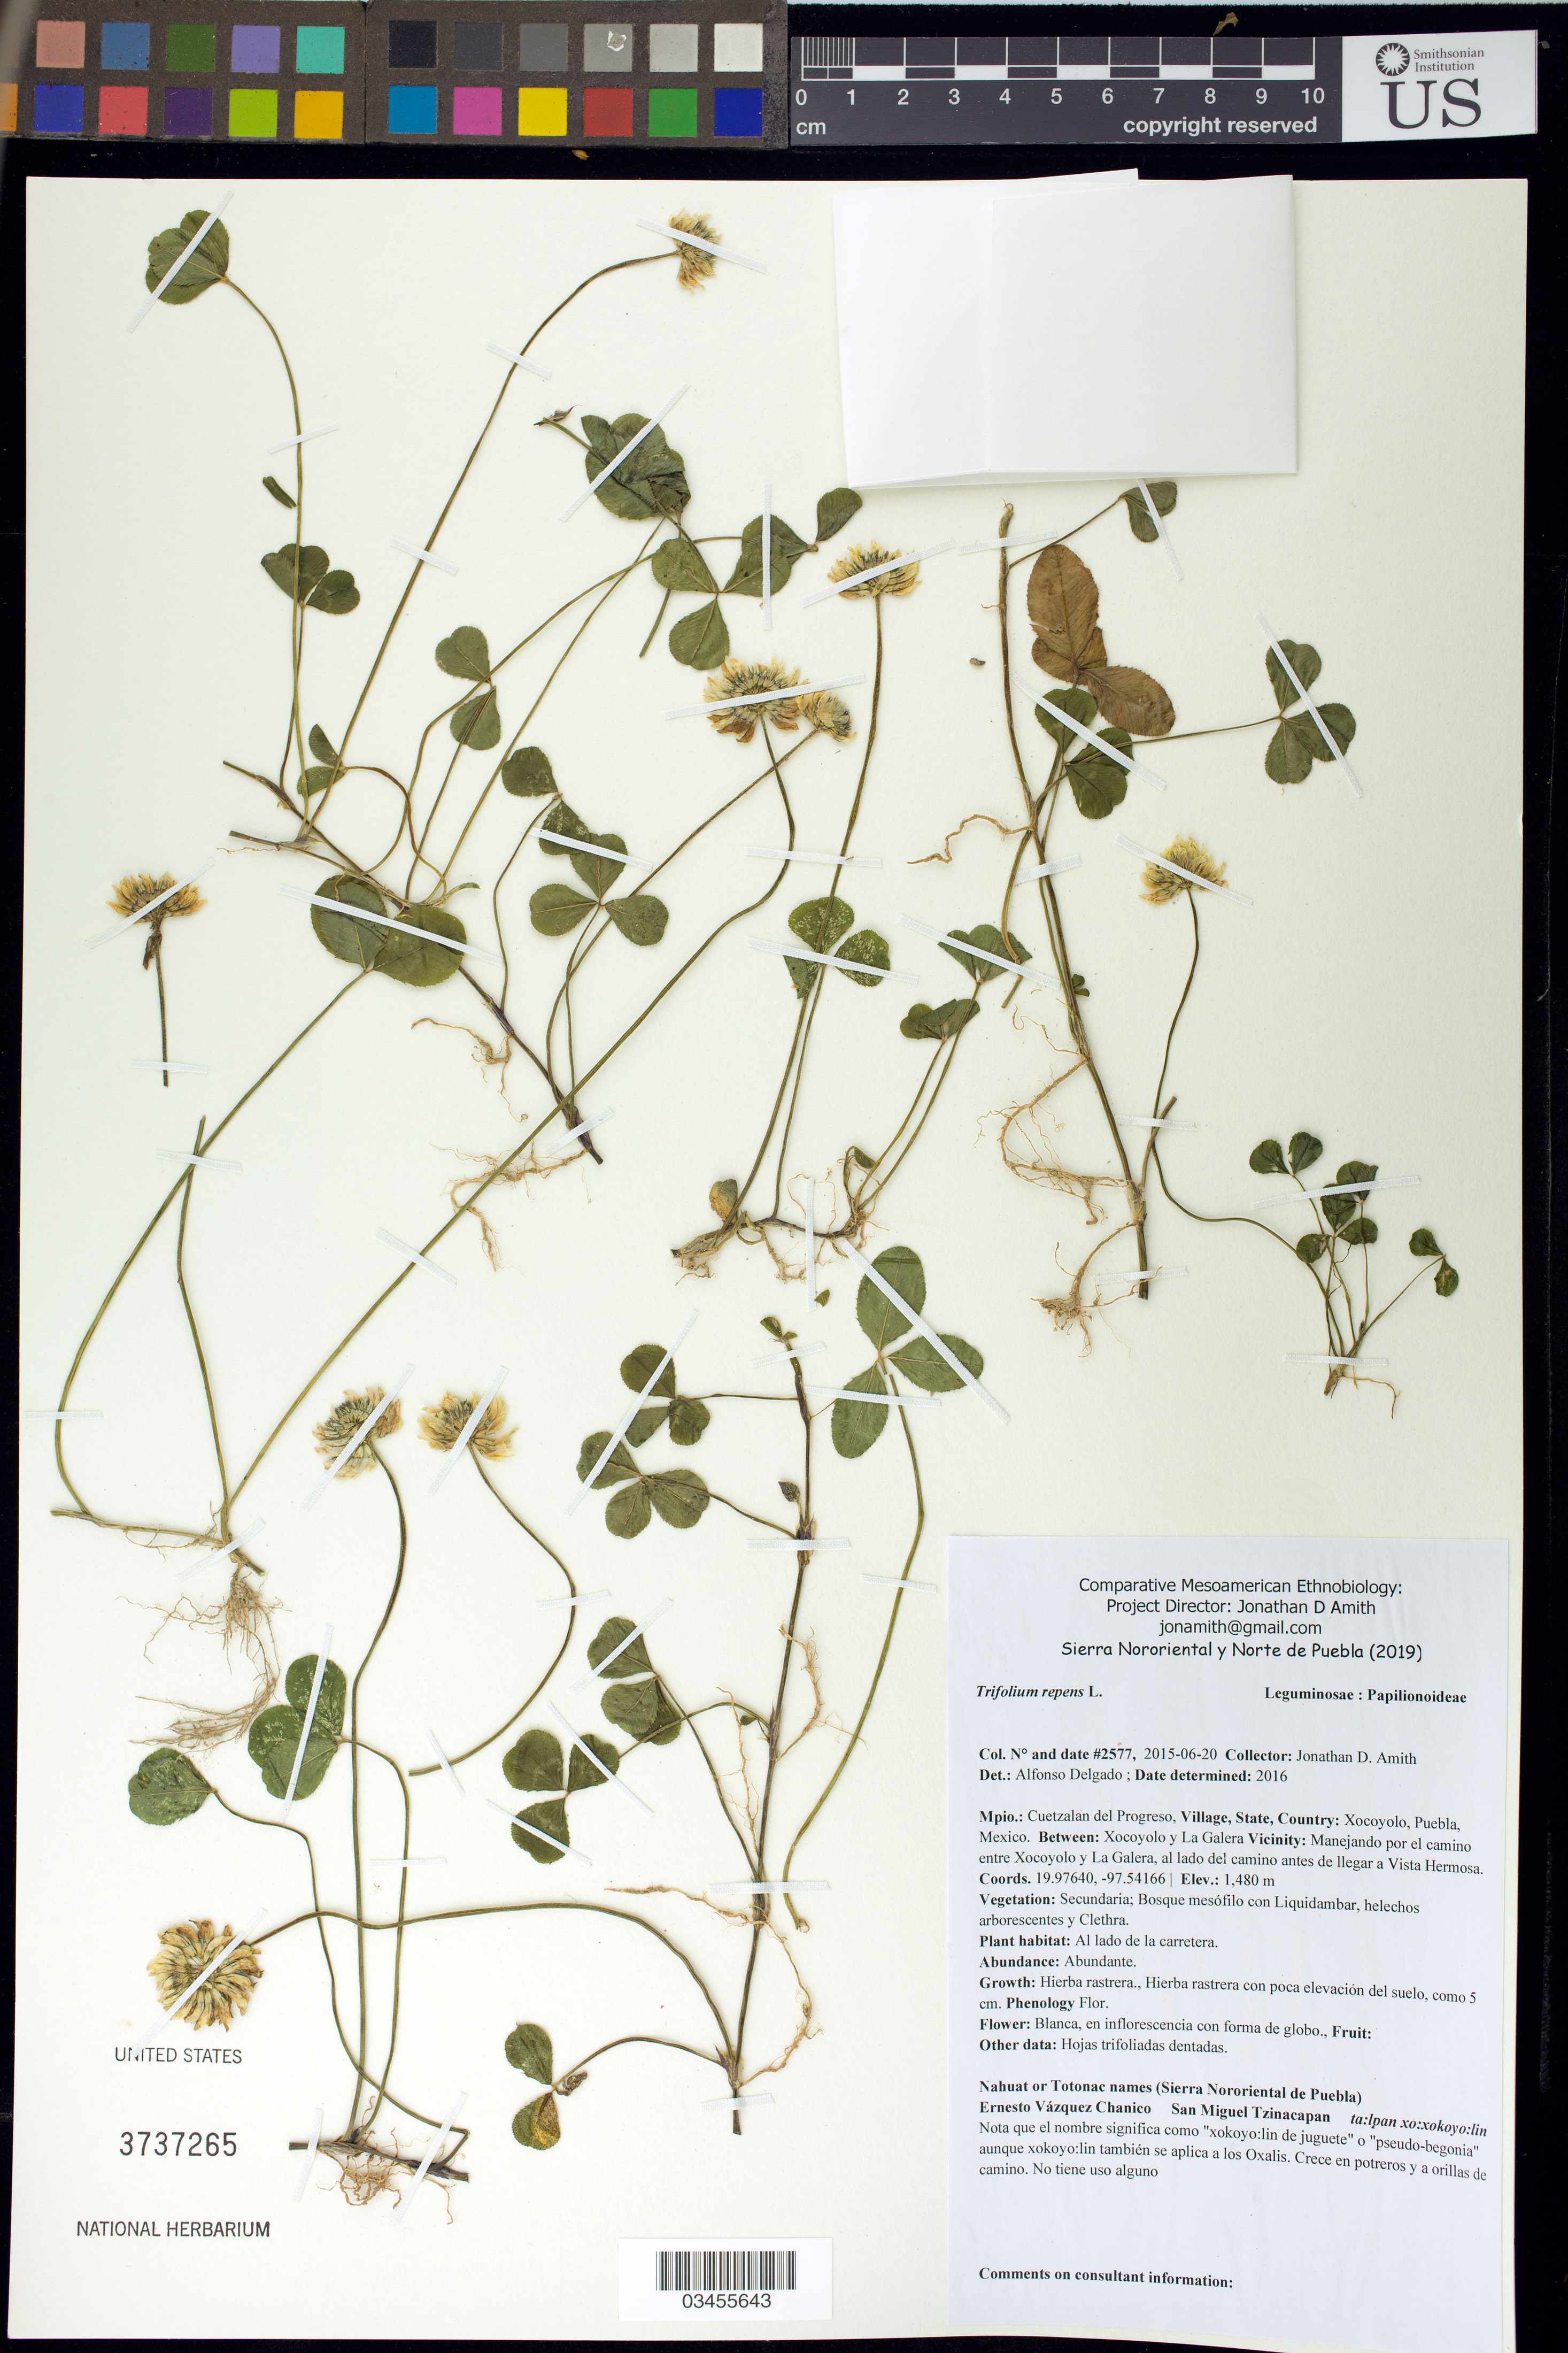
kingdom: Plantae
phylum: Tracheophyta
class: Magnoliopsida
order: Fabales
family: Fabaceae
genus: Trifolium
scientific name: Trifolium repens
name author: L.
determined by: Delgado S., A. O.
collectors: J. D. Amith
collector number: JDA_02577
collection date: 2015-06-20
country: México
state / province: Puebla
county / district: Cuetzalan del Progreso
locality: PUEBLO: Xocoyolo; LOCALIDAD EXACTA: Manejando por el camino entre Xocoyolo y La Galera, al lado del camino antes de llegar a Vista Hermosa.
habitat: Bosque mesófilo con Liquidambar, helechos arborescentes y Clethra | Al lado de la carretera.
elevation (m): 1480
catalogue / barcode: US 3737265